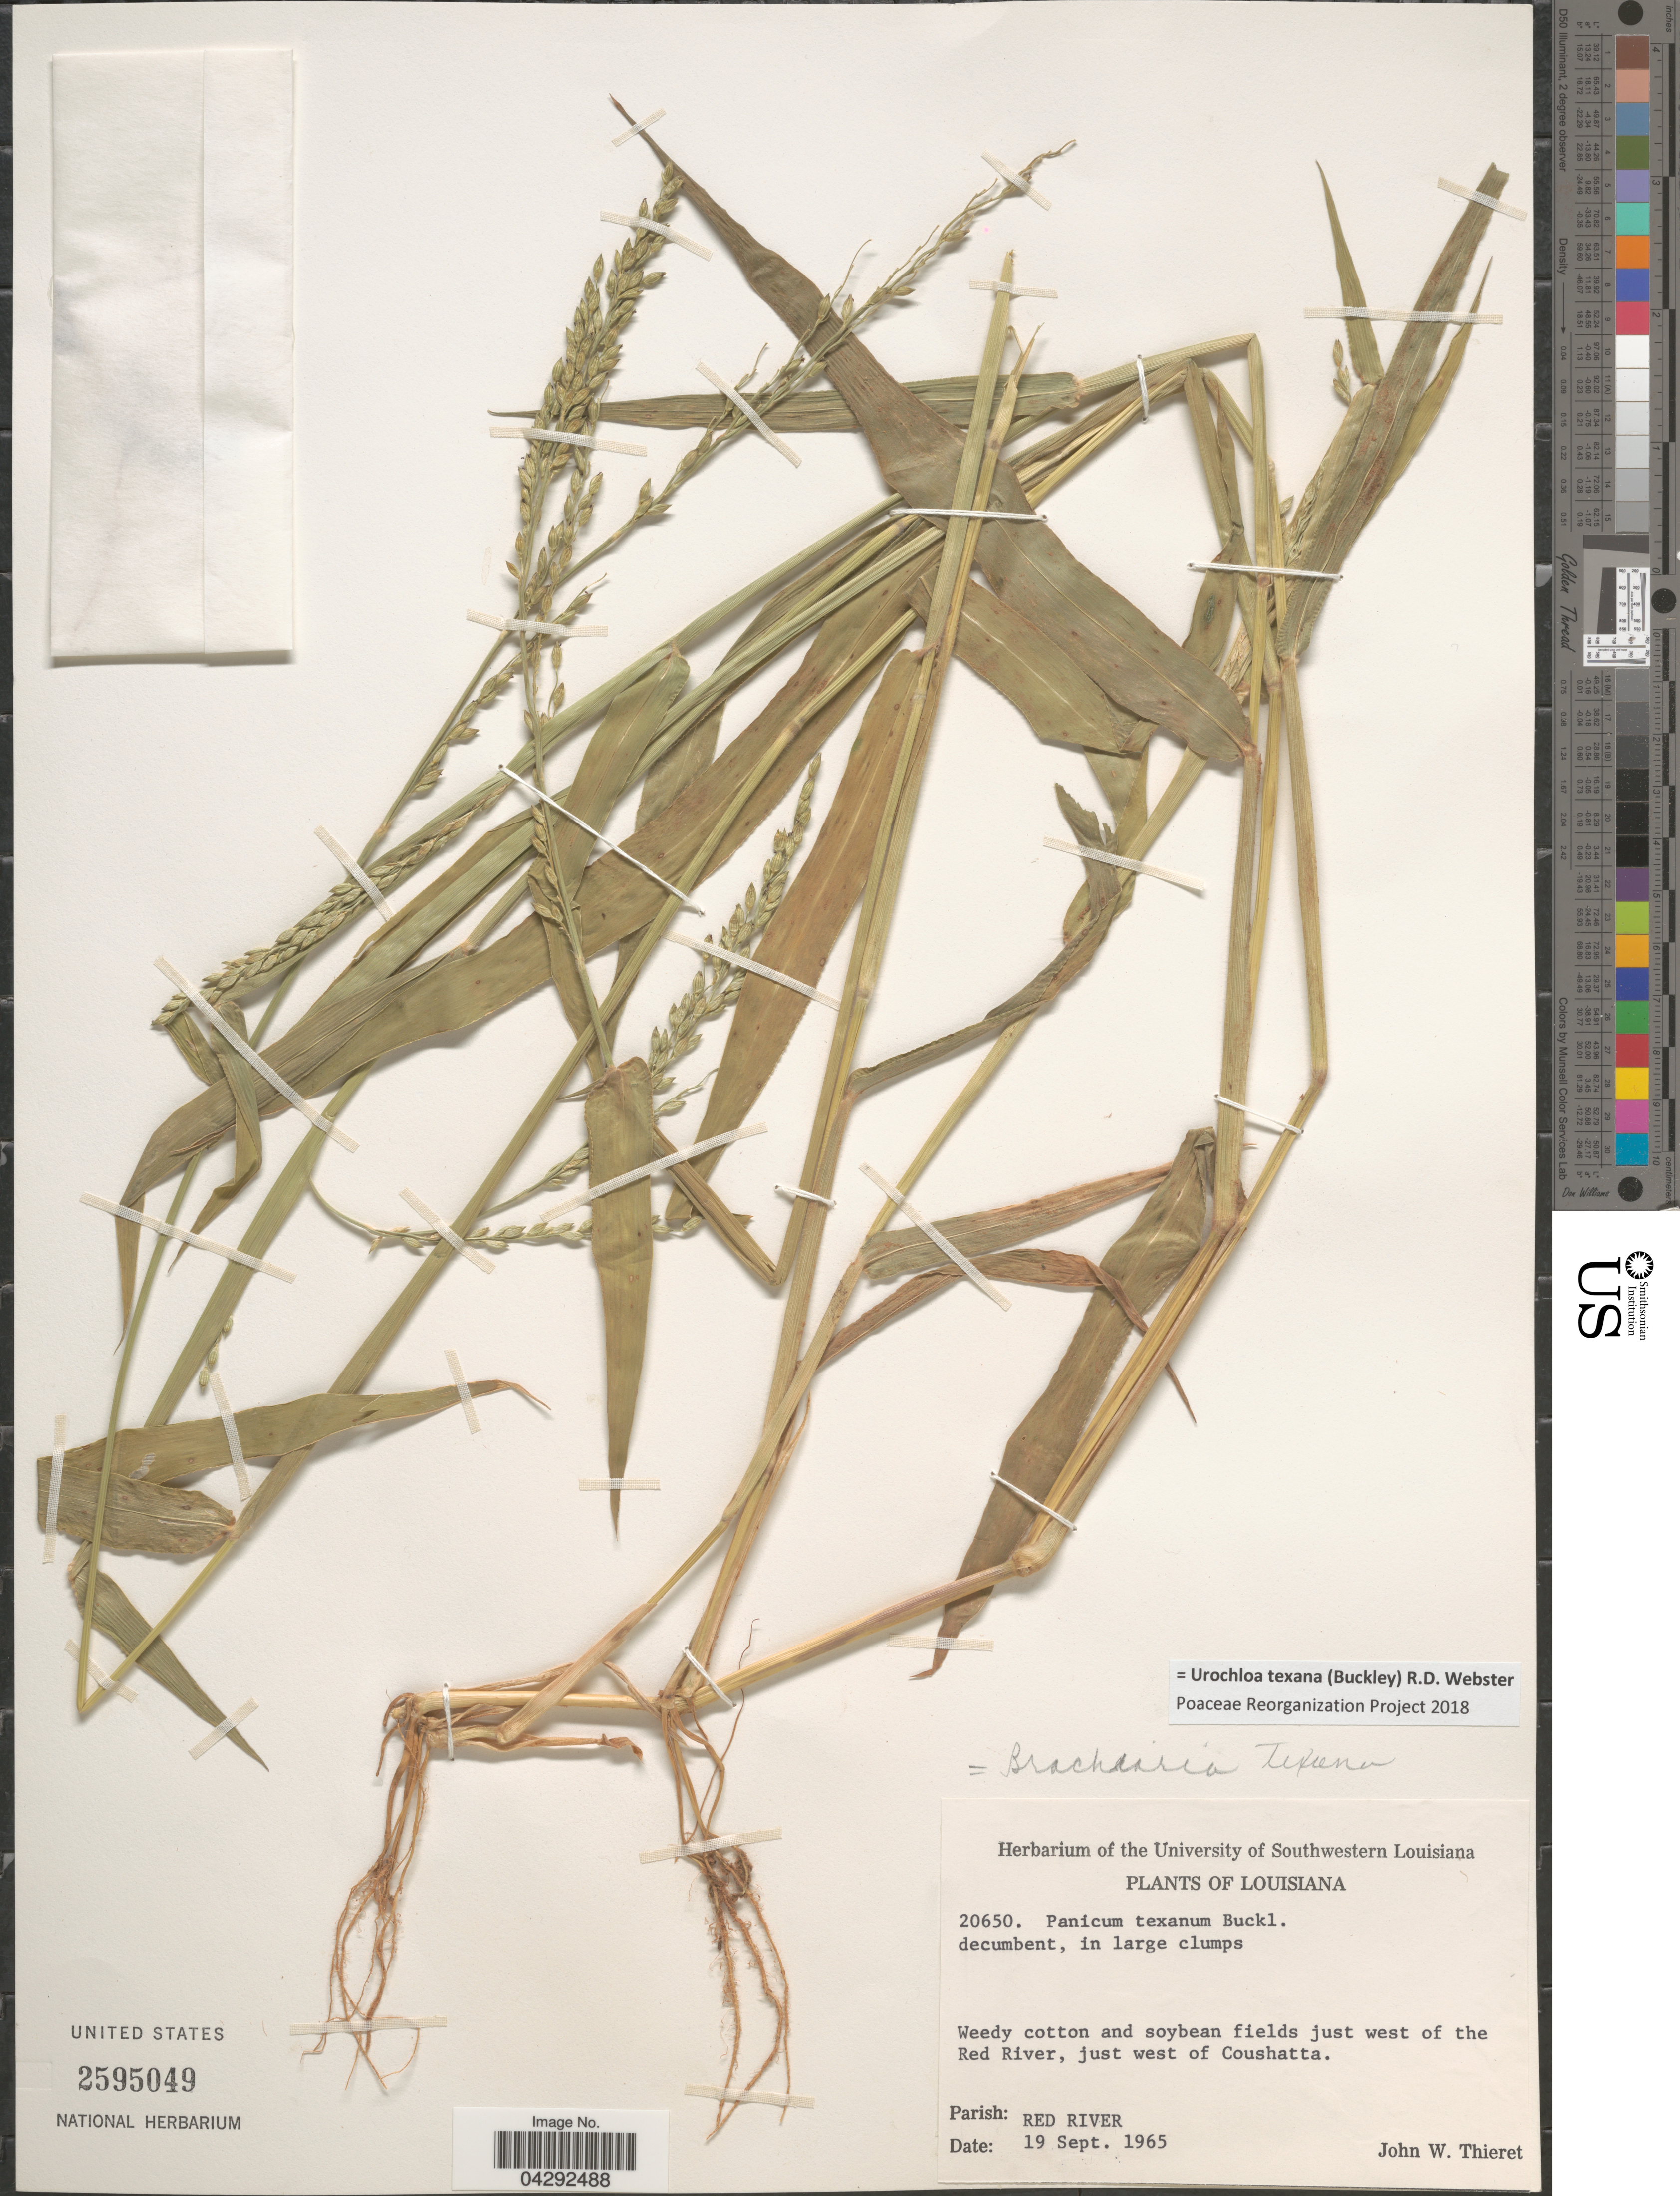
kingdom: Plantae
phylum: Tracheophyta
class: Liliopsida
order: Poales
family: Poaceae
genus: Urochloa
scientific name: Urochloa texana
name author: (Buckley) R.D. Webster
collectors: J. W. Thieret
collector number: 20650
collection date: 1965-09-19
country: United States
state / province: Louisiana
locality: Weedy cotton and soybean fields just west of the Red River, just west of Coushatta. Parish: Red River.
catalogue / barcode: US 2595049